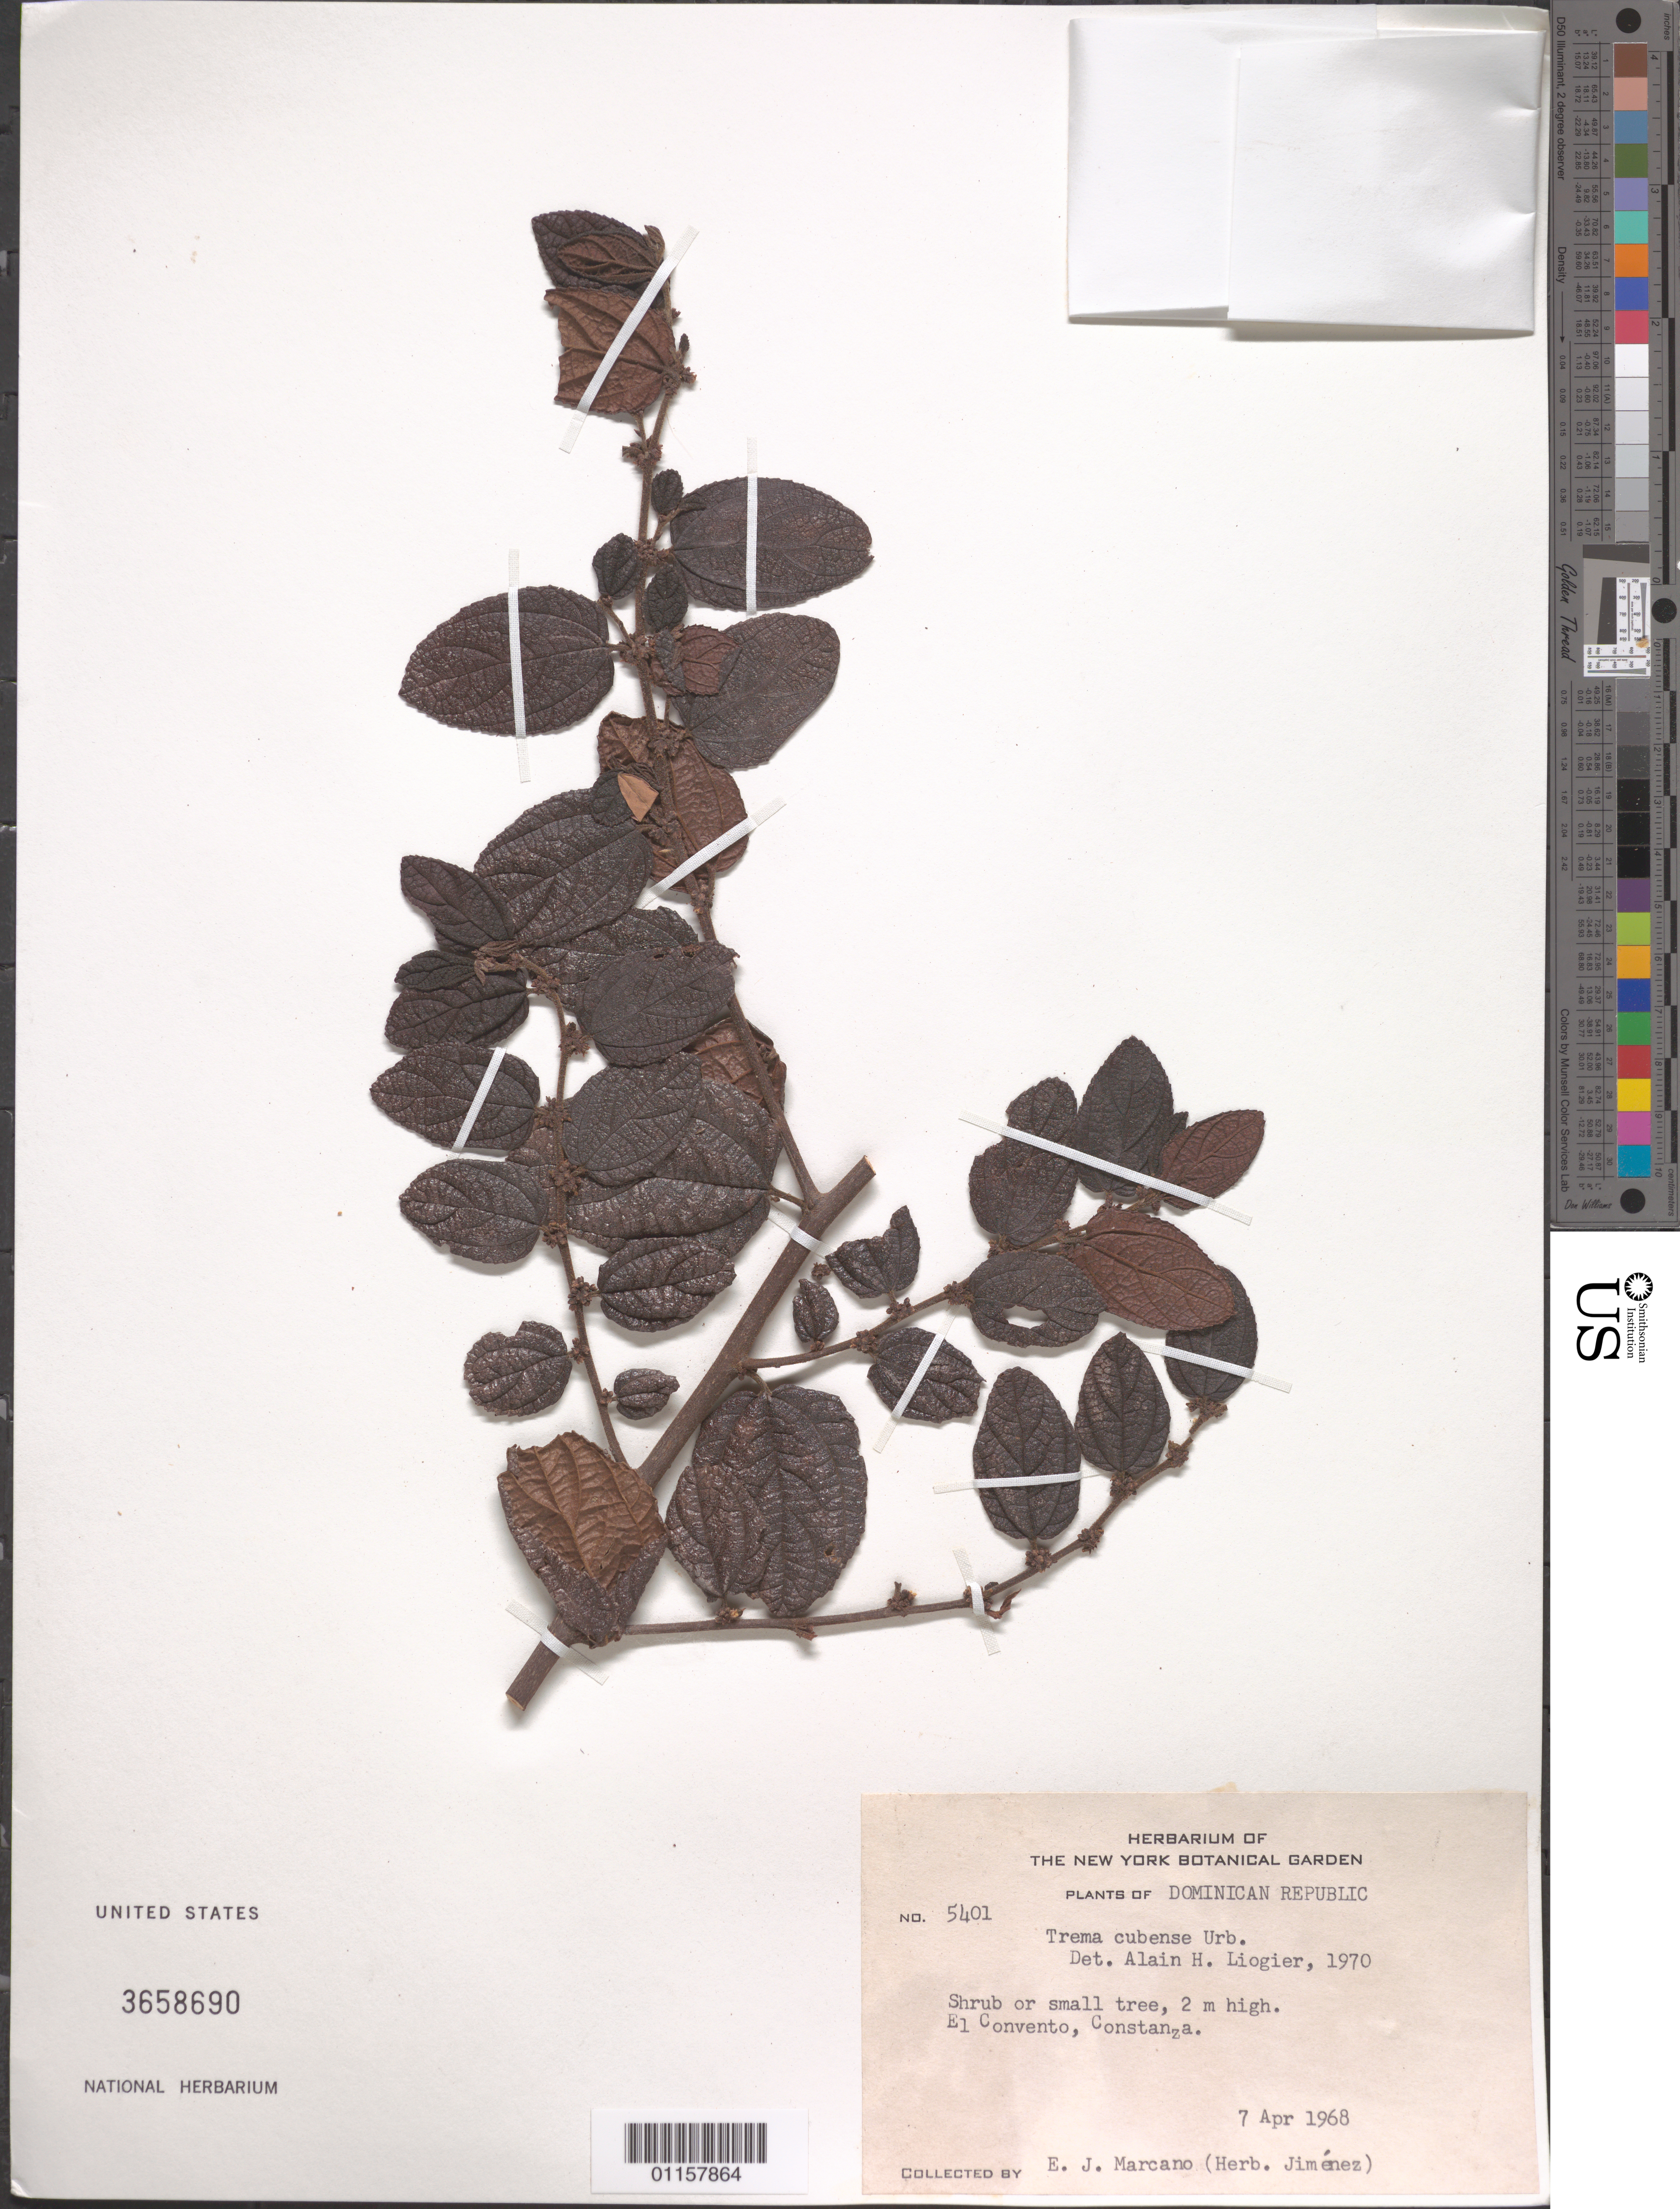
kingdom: Plantae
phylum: Tracheophyta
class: Magnoliopsida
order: Rosales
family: Cannabaceae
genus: Trema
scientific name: Trema cubense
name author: Urb.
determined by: Liogier, Alain H.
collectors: E. J. Marcano F.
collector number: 5401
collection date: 1968-04-07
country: Dominican Republic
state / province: La Vega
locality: El Convento, Constanza.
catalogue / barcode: US 3658690